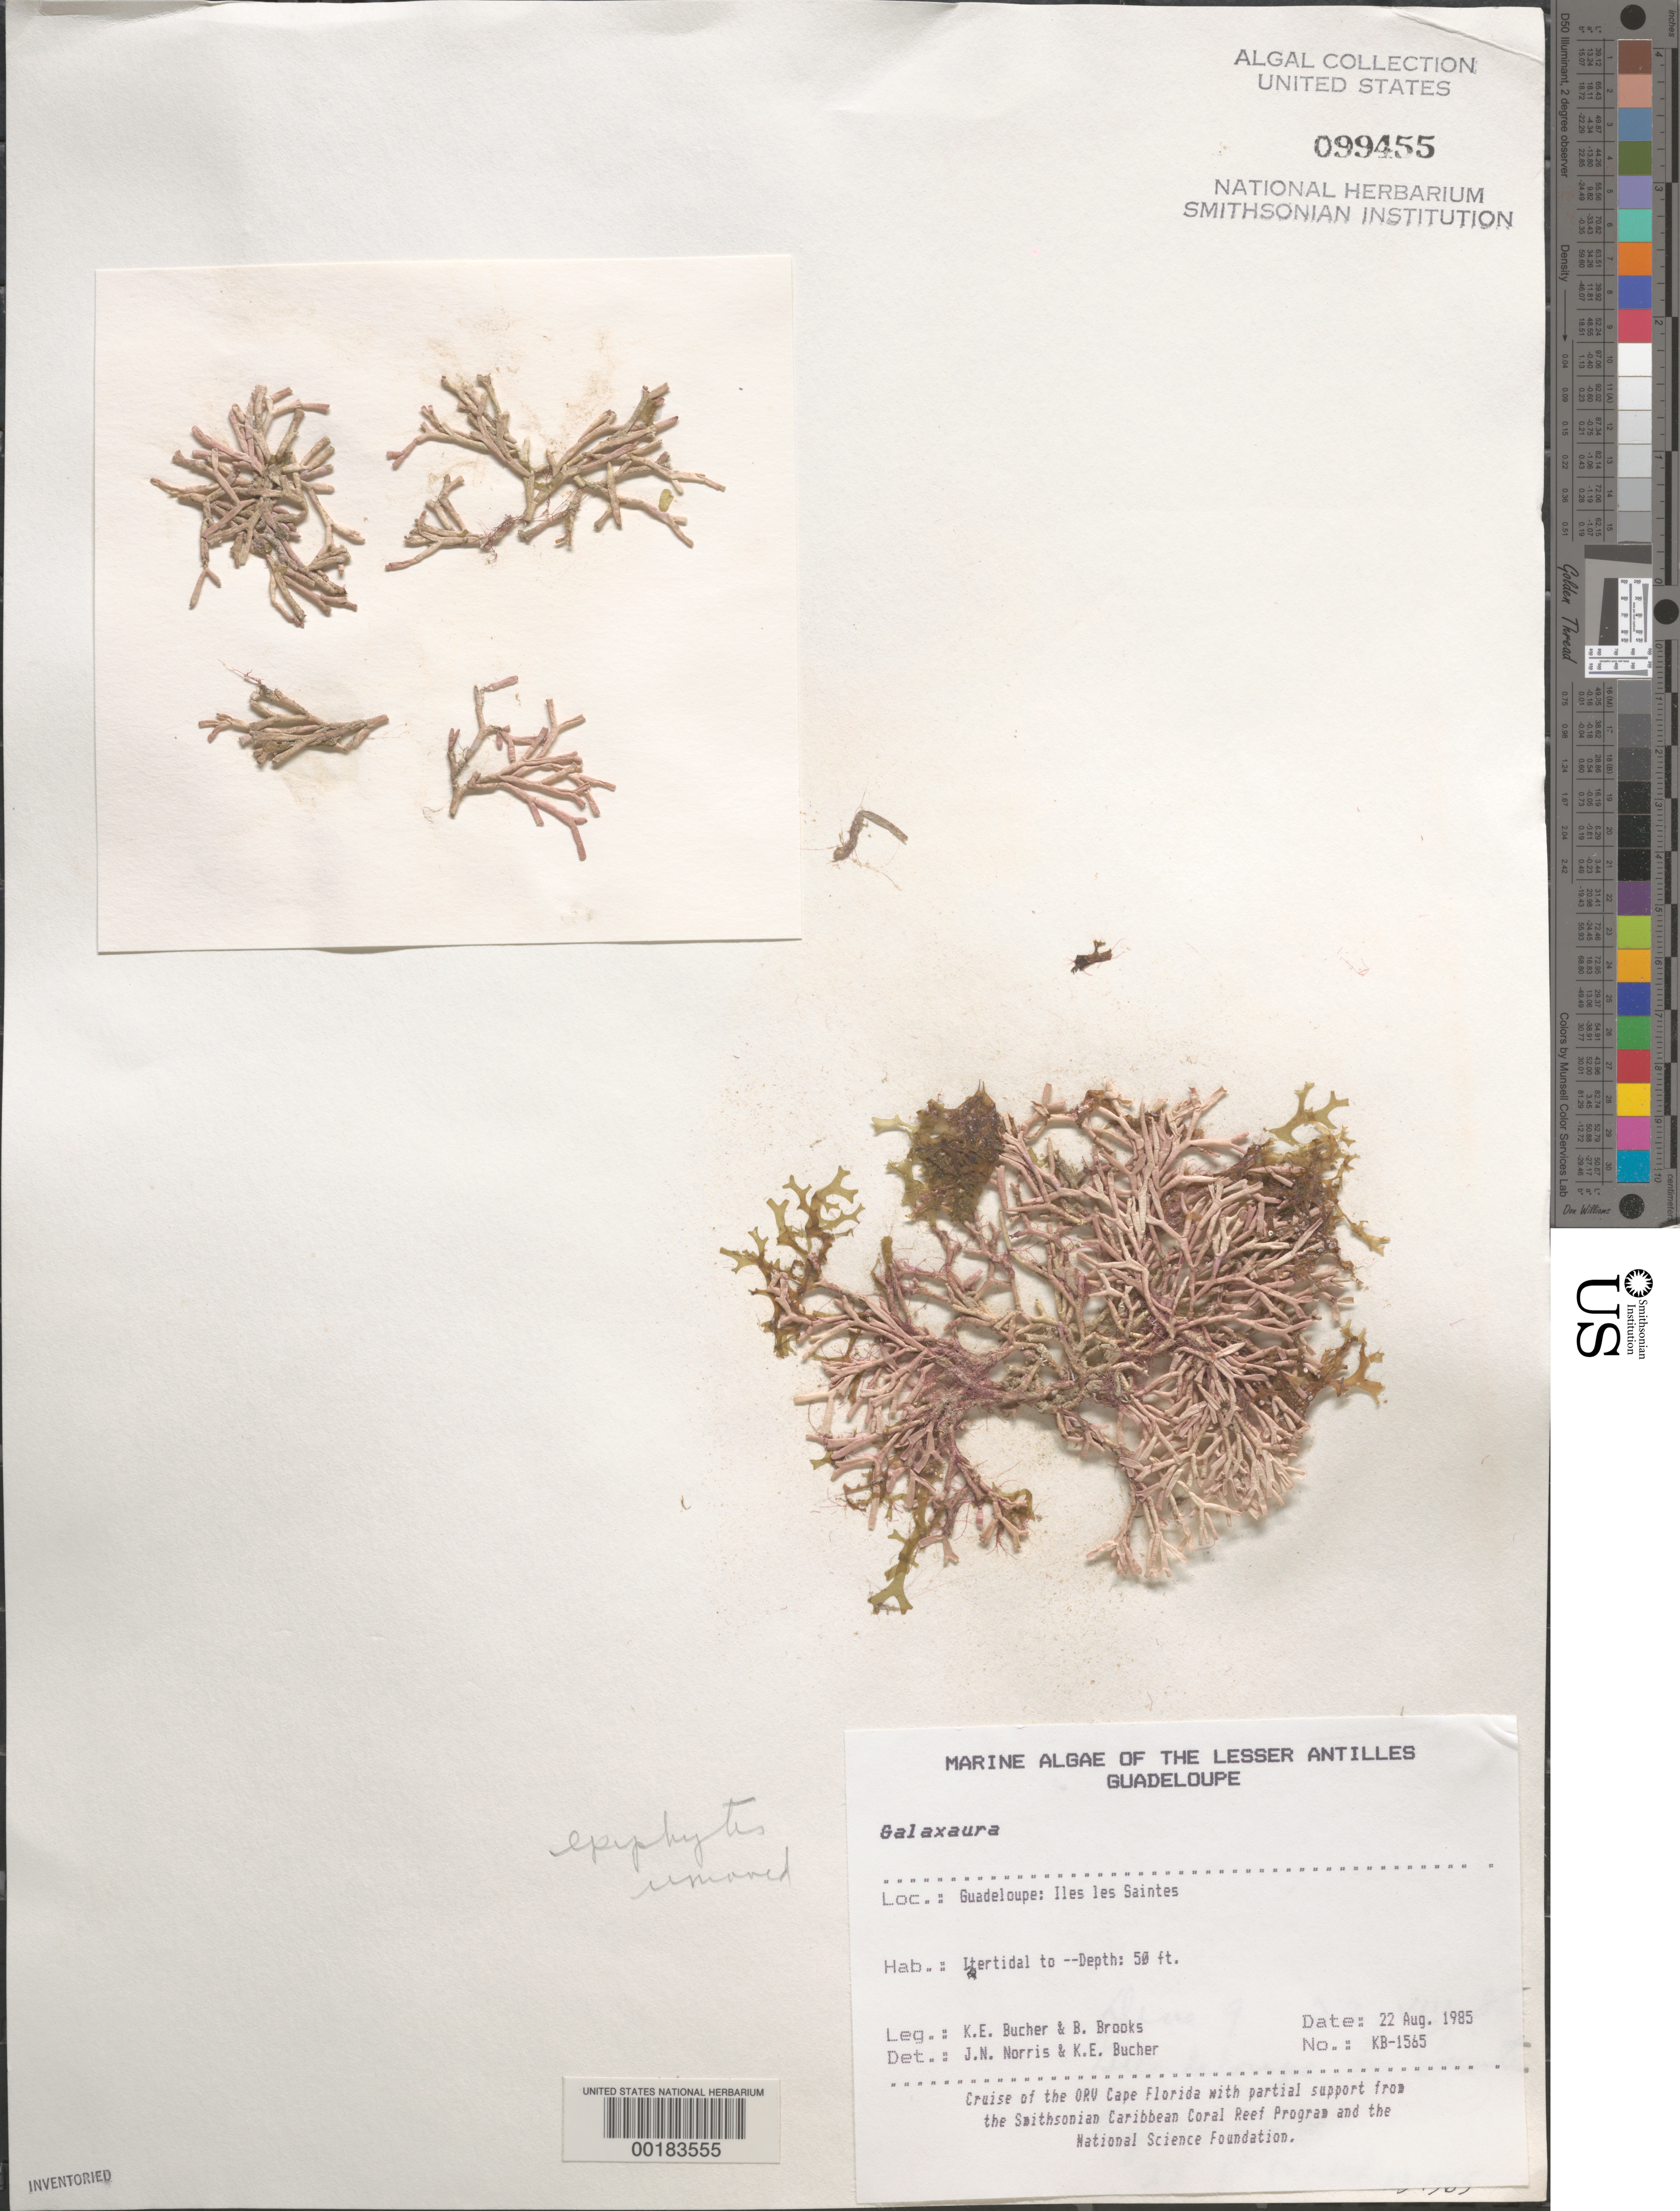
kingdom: Plantae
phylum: Rhodophyta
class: Florideophyceae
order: Nemaliales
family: Galaxauraceae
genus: Galaxaura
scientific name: Galaxaura sp.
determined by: Norris, J. N.; Bucher, K. E.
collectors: K. E. Bucher & B. Brooks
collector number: Kb-1565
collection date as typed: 22 Aug 1985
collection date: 1985-08-22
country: Guadeloupe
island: Iles des Saintes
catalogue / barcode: US 99455